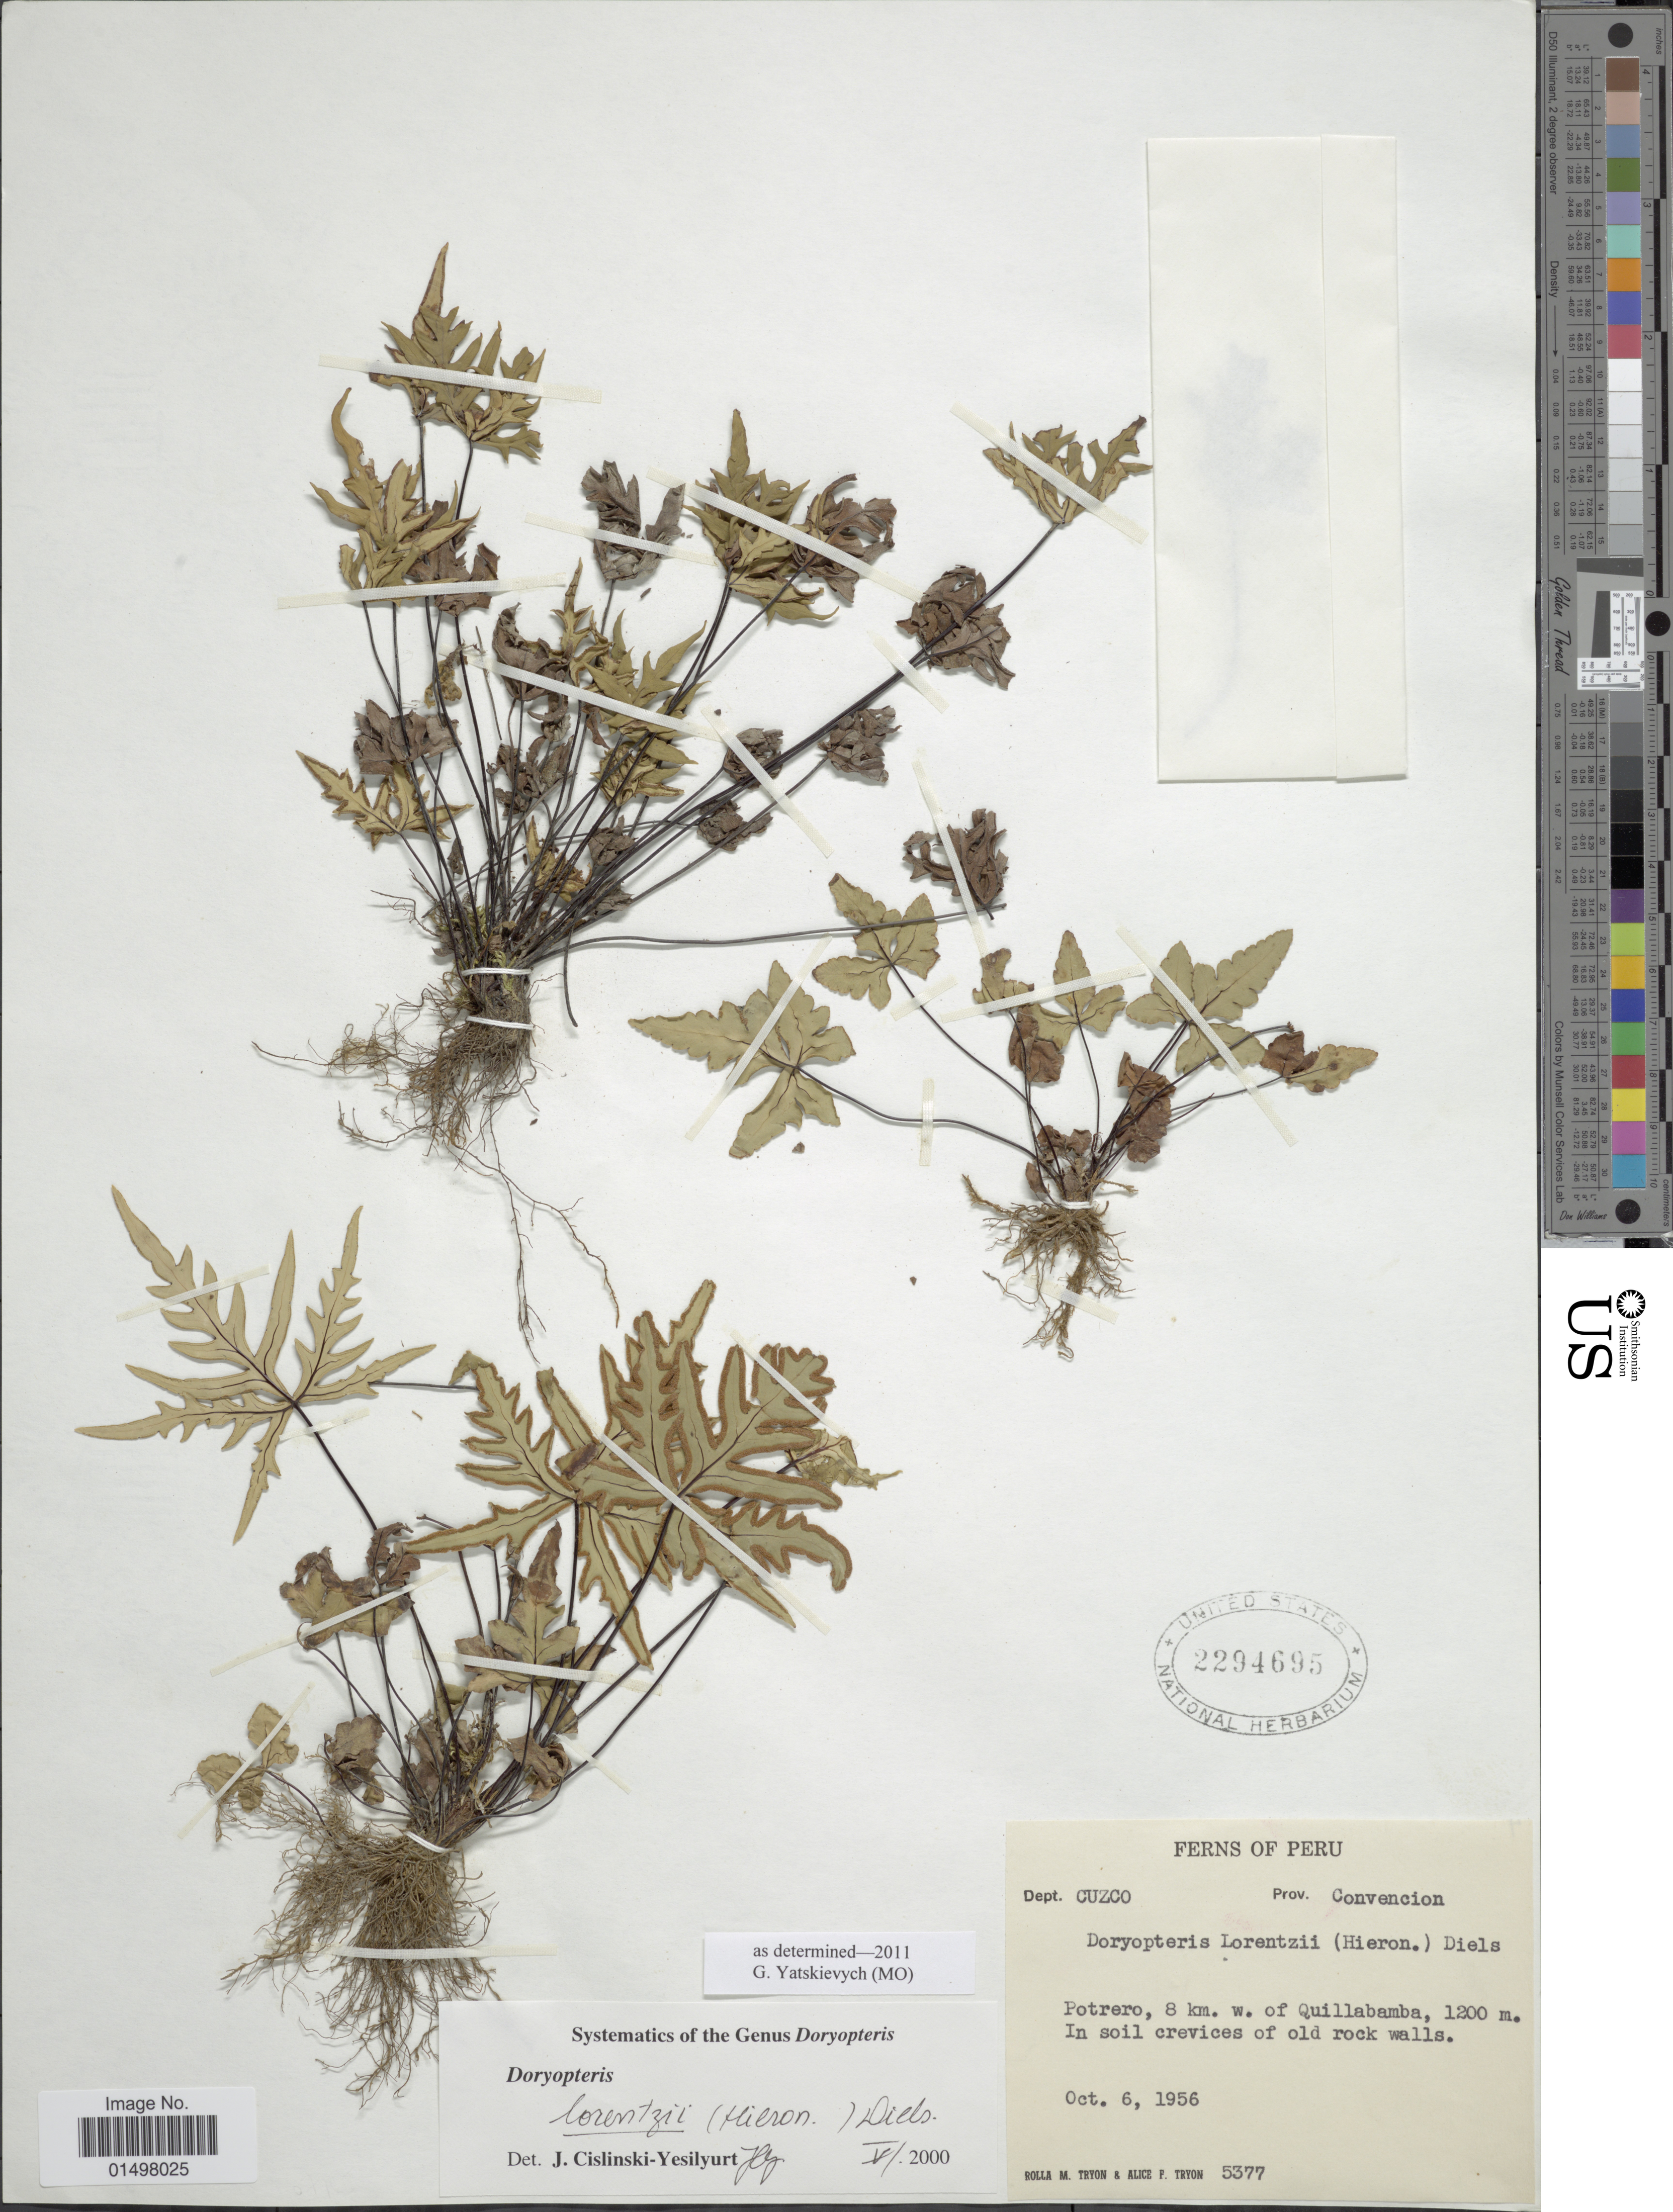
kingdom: Plantae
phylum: Tracheophyta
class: Polypodiopsida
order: Polypodiales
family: Pteridaceae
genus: Doryopteris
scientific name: Doryopteris lorentzii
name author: (Diels) Hieron.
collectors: R. M. Tryon & A. F. Tryon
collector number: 5377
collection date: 1956-10-06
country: Peru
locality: Dept. Cuzco. Prov. Convencion. Potrero, 8 km. w. of Quillabamba.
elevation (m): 1200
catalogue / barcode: US 2294695